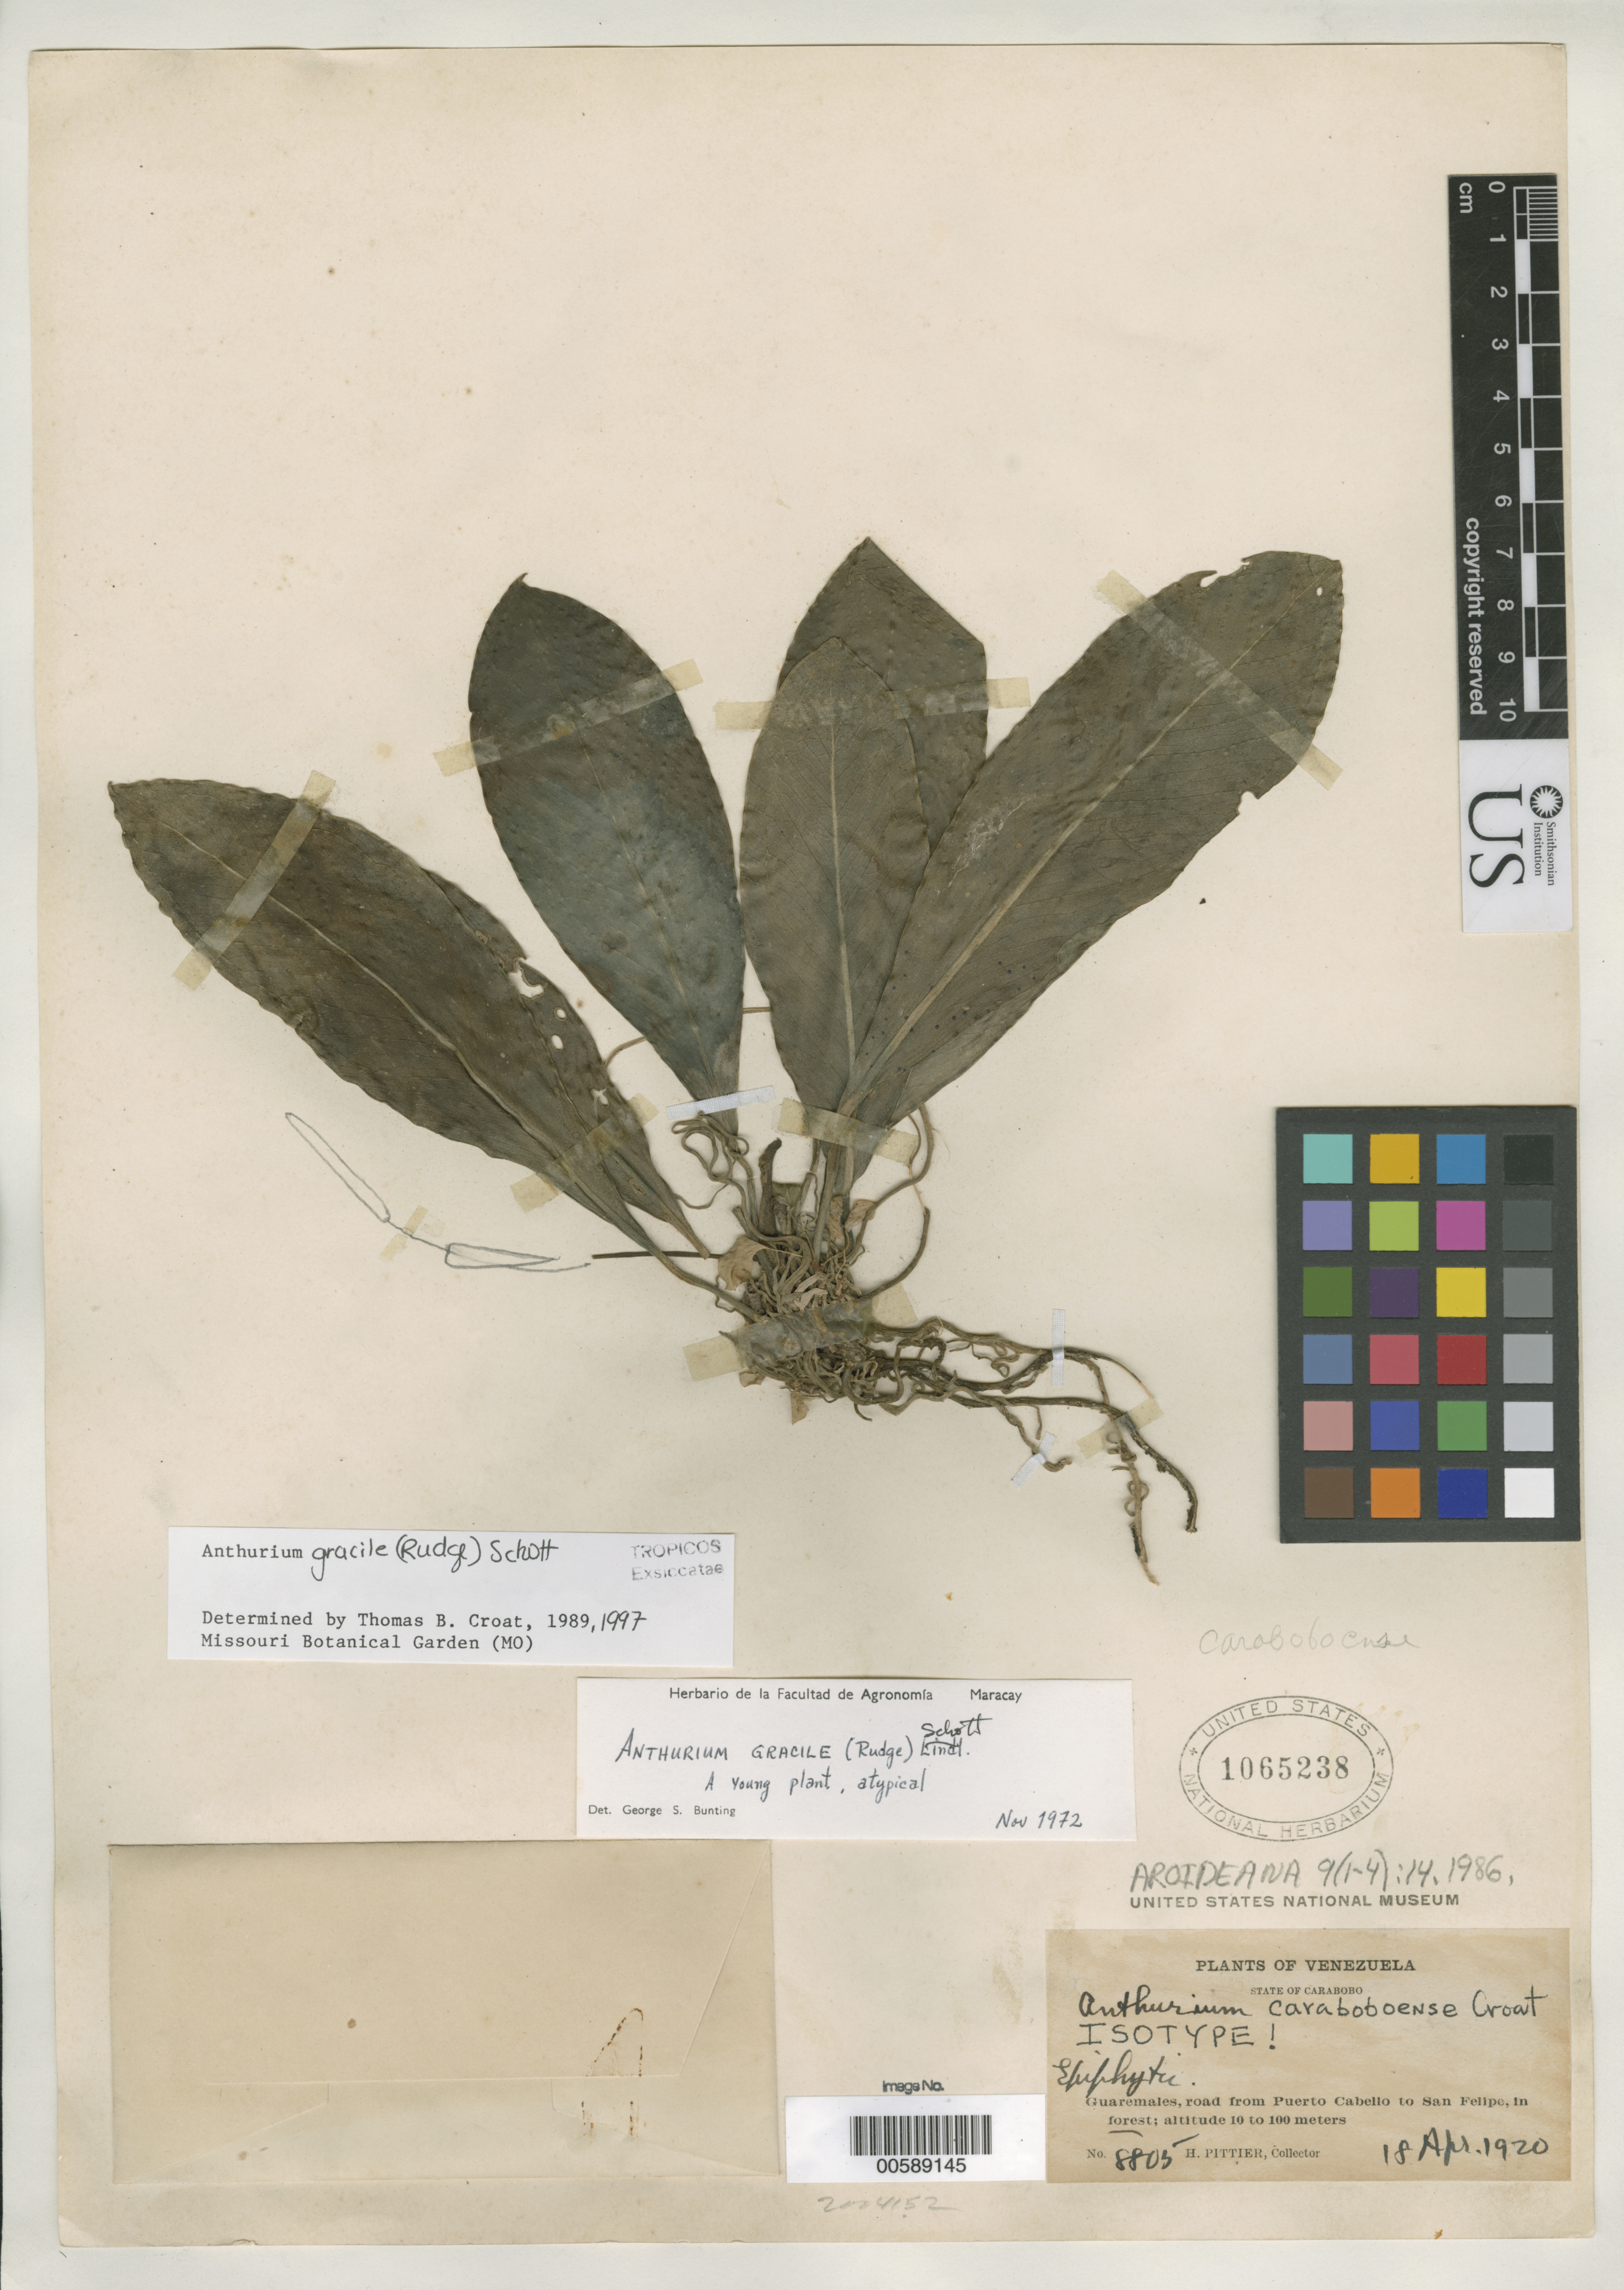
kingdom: Plantae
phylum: Tracheophyta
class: Liliopsida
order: Alismatales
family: Araceae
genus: Anthurium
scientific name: Anthurium caraboboense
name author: Croat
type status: Isotype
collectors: H. F. Pittier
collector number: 8805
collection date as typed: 18 Apr 1920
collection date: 1920-04-18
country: Venezuela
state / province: Carabobo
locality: Guaremales, road from Puerto Cabello to San Felipe.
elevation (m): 10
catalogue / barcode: US 1065238